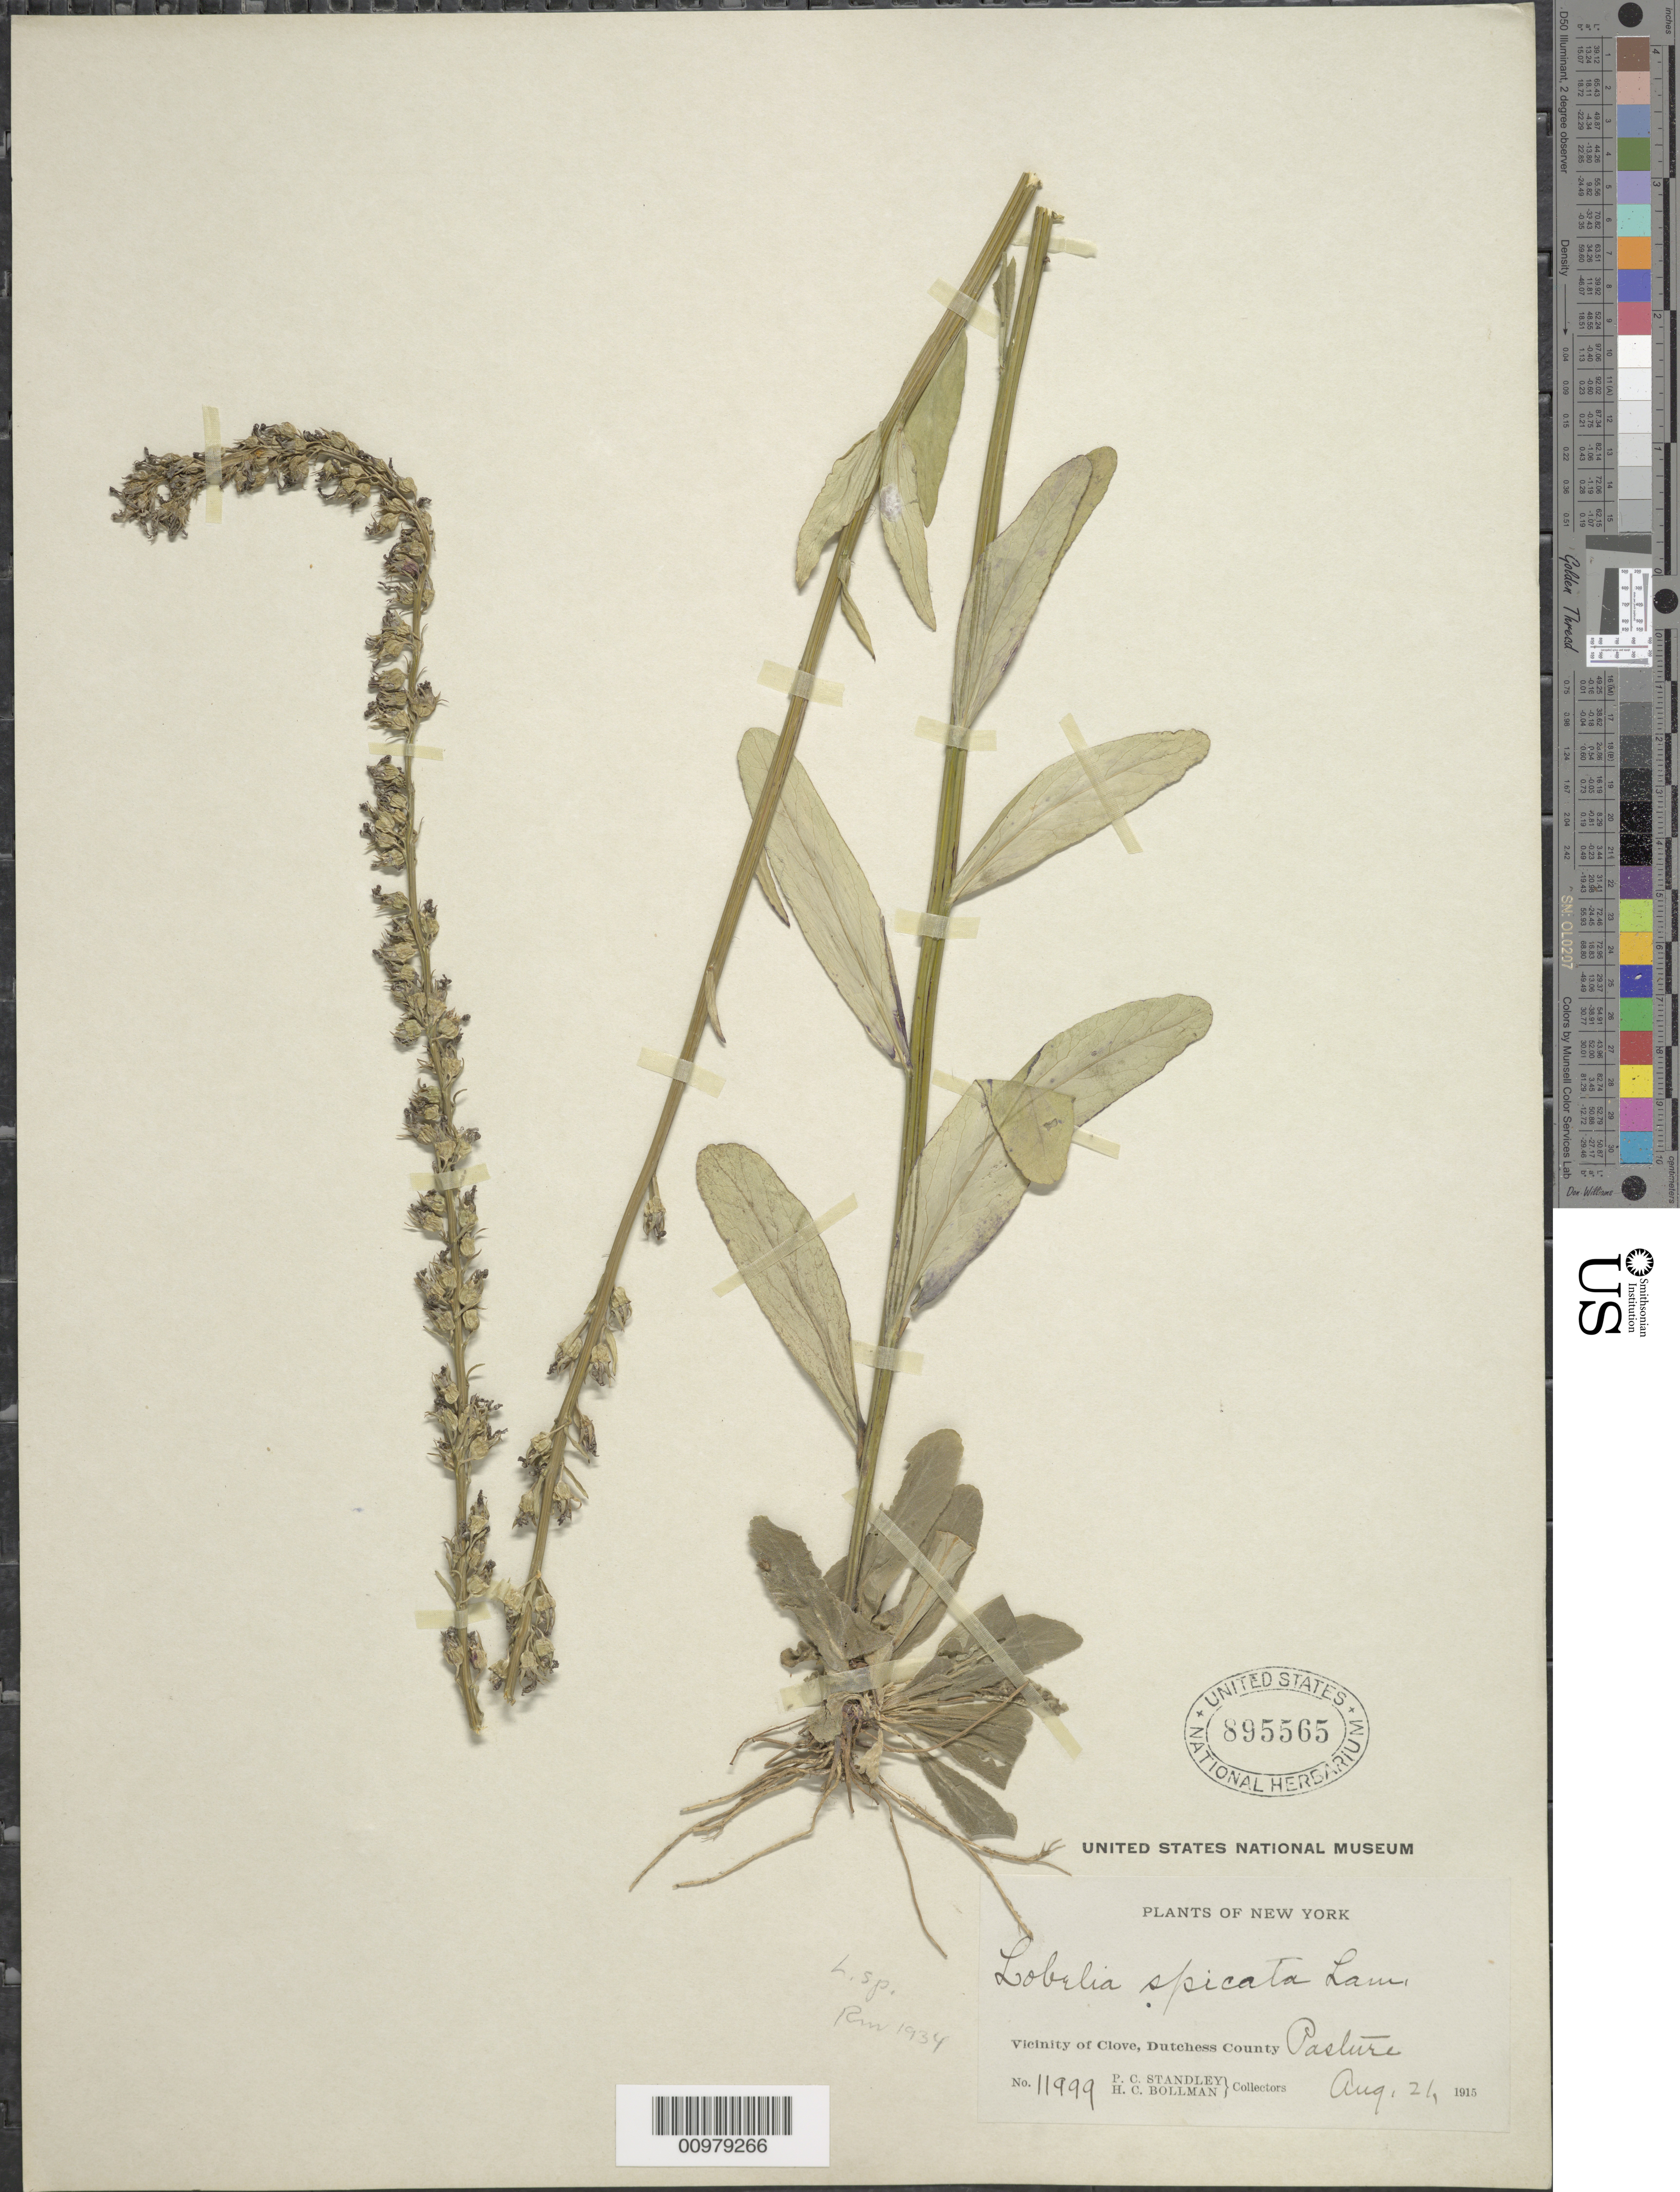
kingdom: Plantae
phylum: Tracheophyta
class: Magnoliopsida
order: Asterales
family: Campanulaceae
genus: Lobelia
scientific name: Lobelia spicata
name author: Lam.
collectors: P. C. Standley & H. C. Bollman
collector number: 11999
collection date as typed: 21 Aug 1915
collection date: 1915-08-21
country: United States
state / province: New York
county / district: Dutchess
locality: Clove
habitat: pasture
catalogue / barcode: US 895565